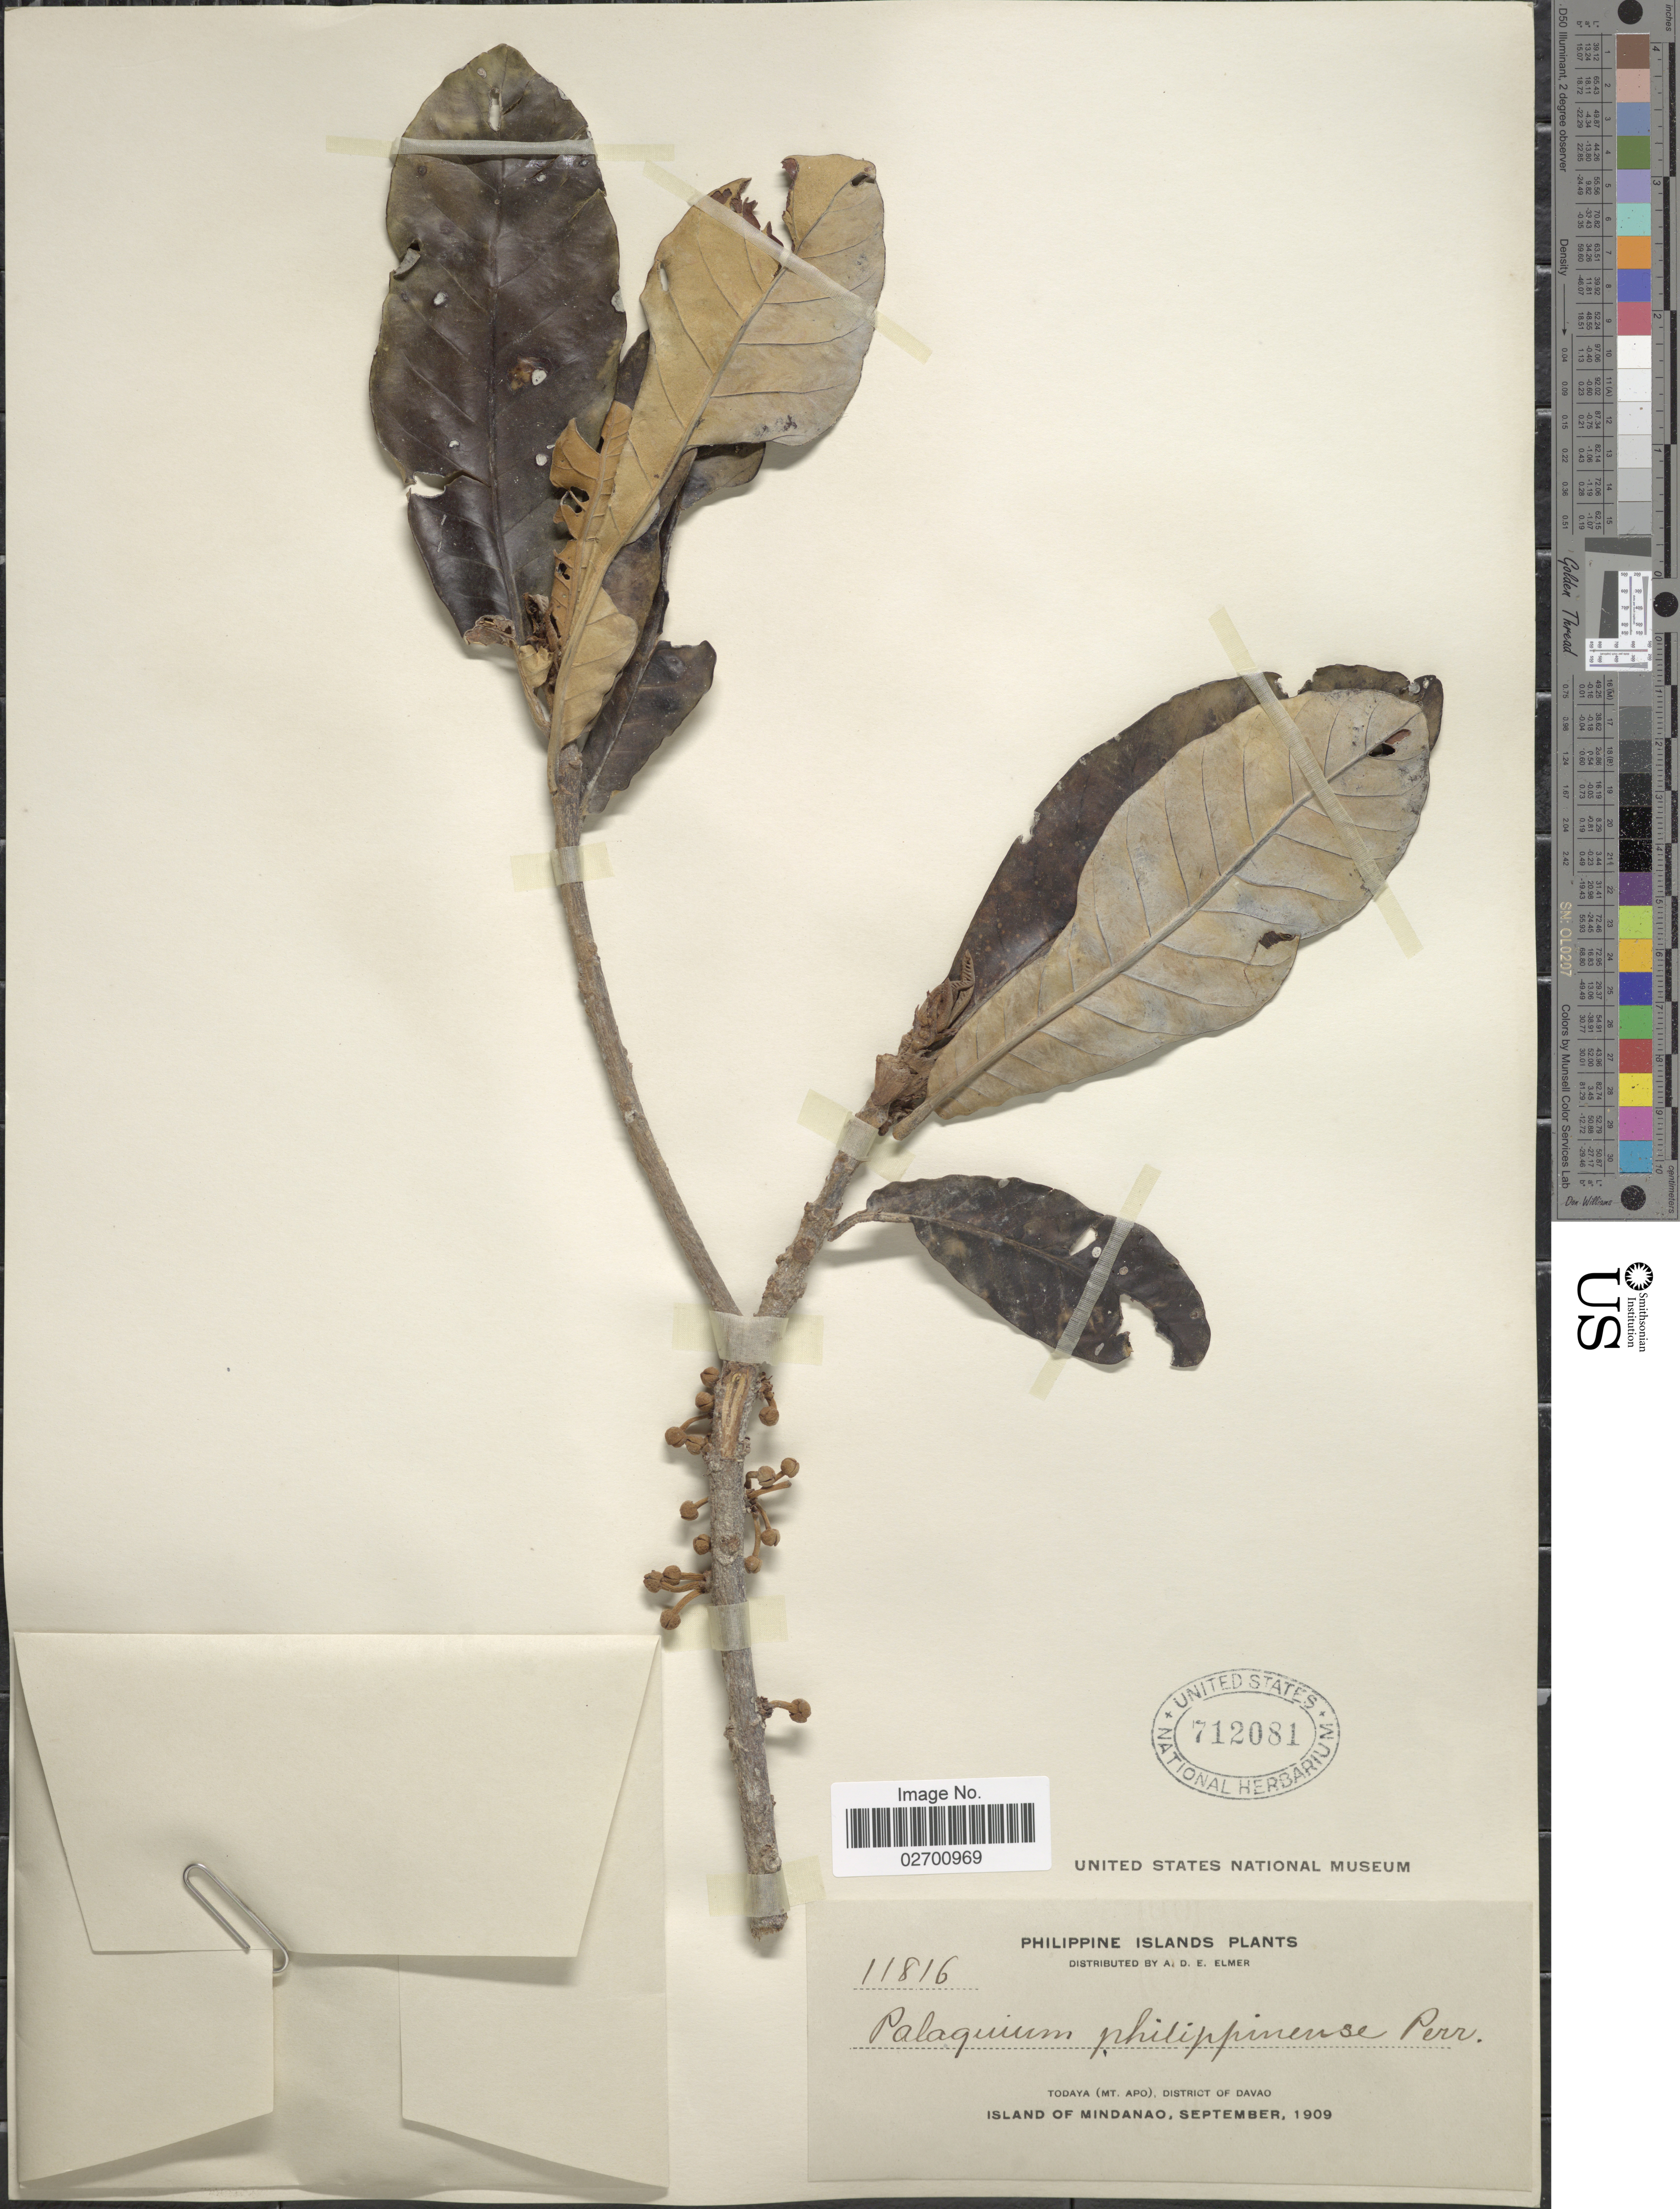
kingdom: Plantae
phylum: Tracheophyta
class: Magnoliopsida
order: Ericales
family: Sapotaceae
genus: Palaquium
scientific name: Palaquium philippense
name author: (Perr.) C.B. Rob.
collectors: A. D. E. Elmer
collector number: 11816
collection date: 1909-09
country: Philippines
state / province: Davao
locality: Philippine Islands. Todaya (Mt. Apo), District of Davao. Island of Mindanao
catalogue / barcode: US 712081